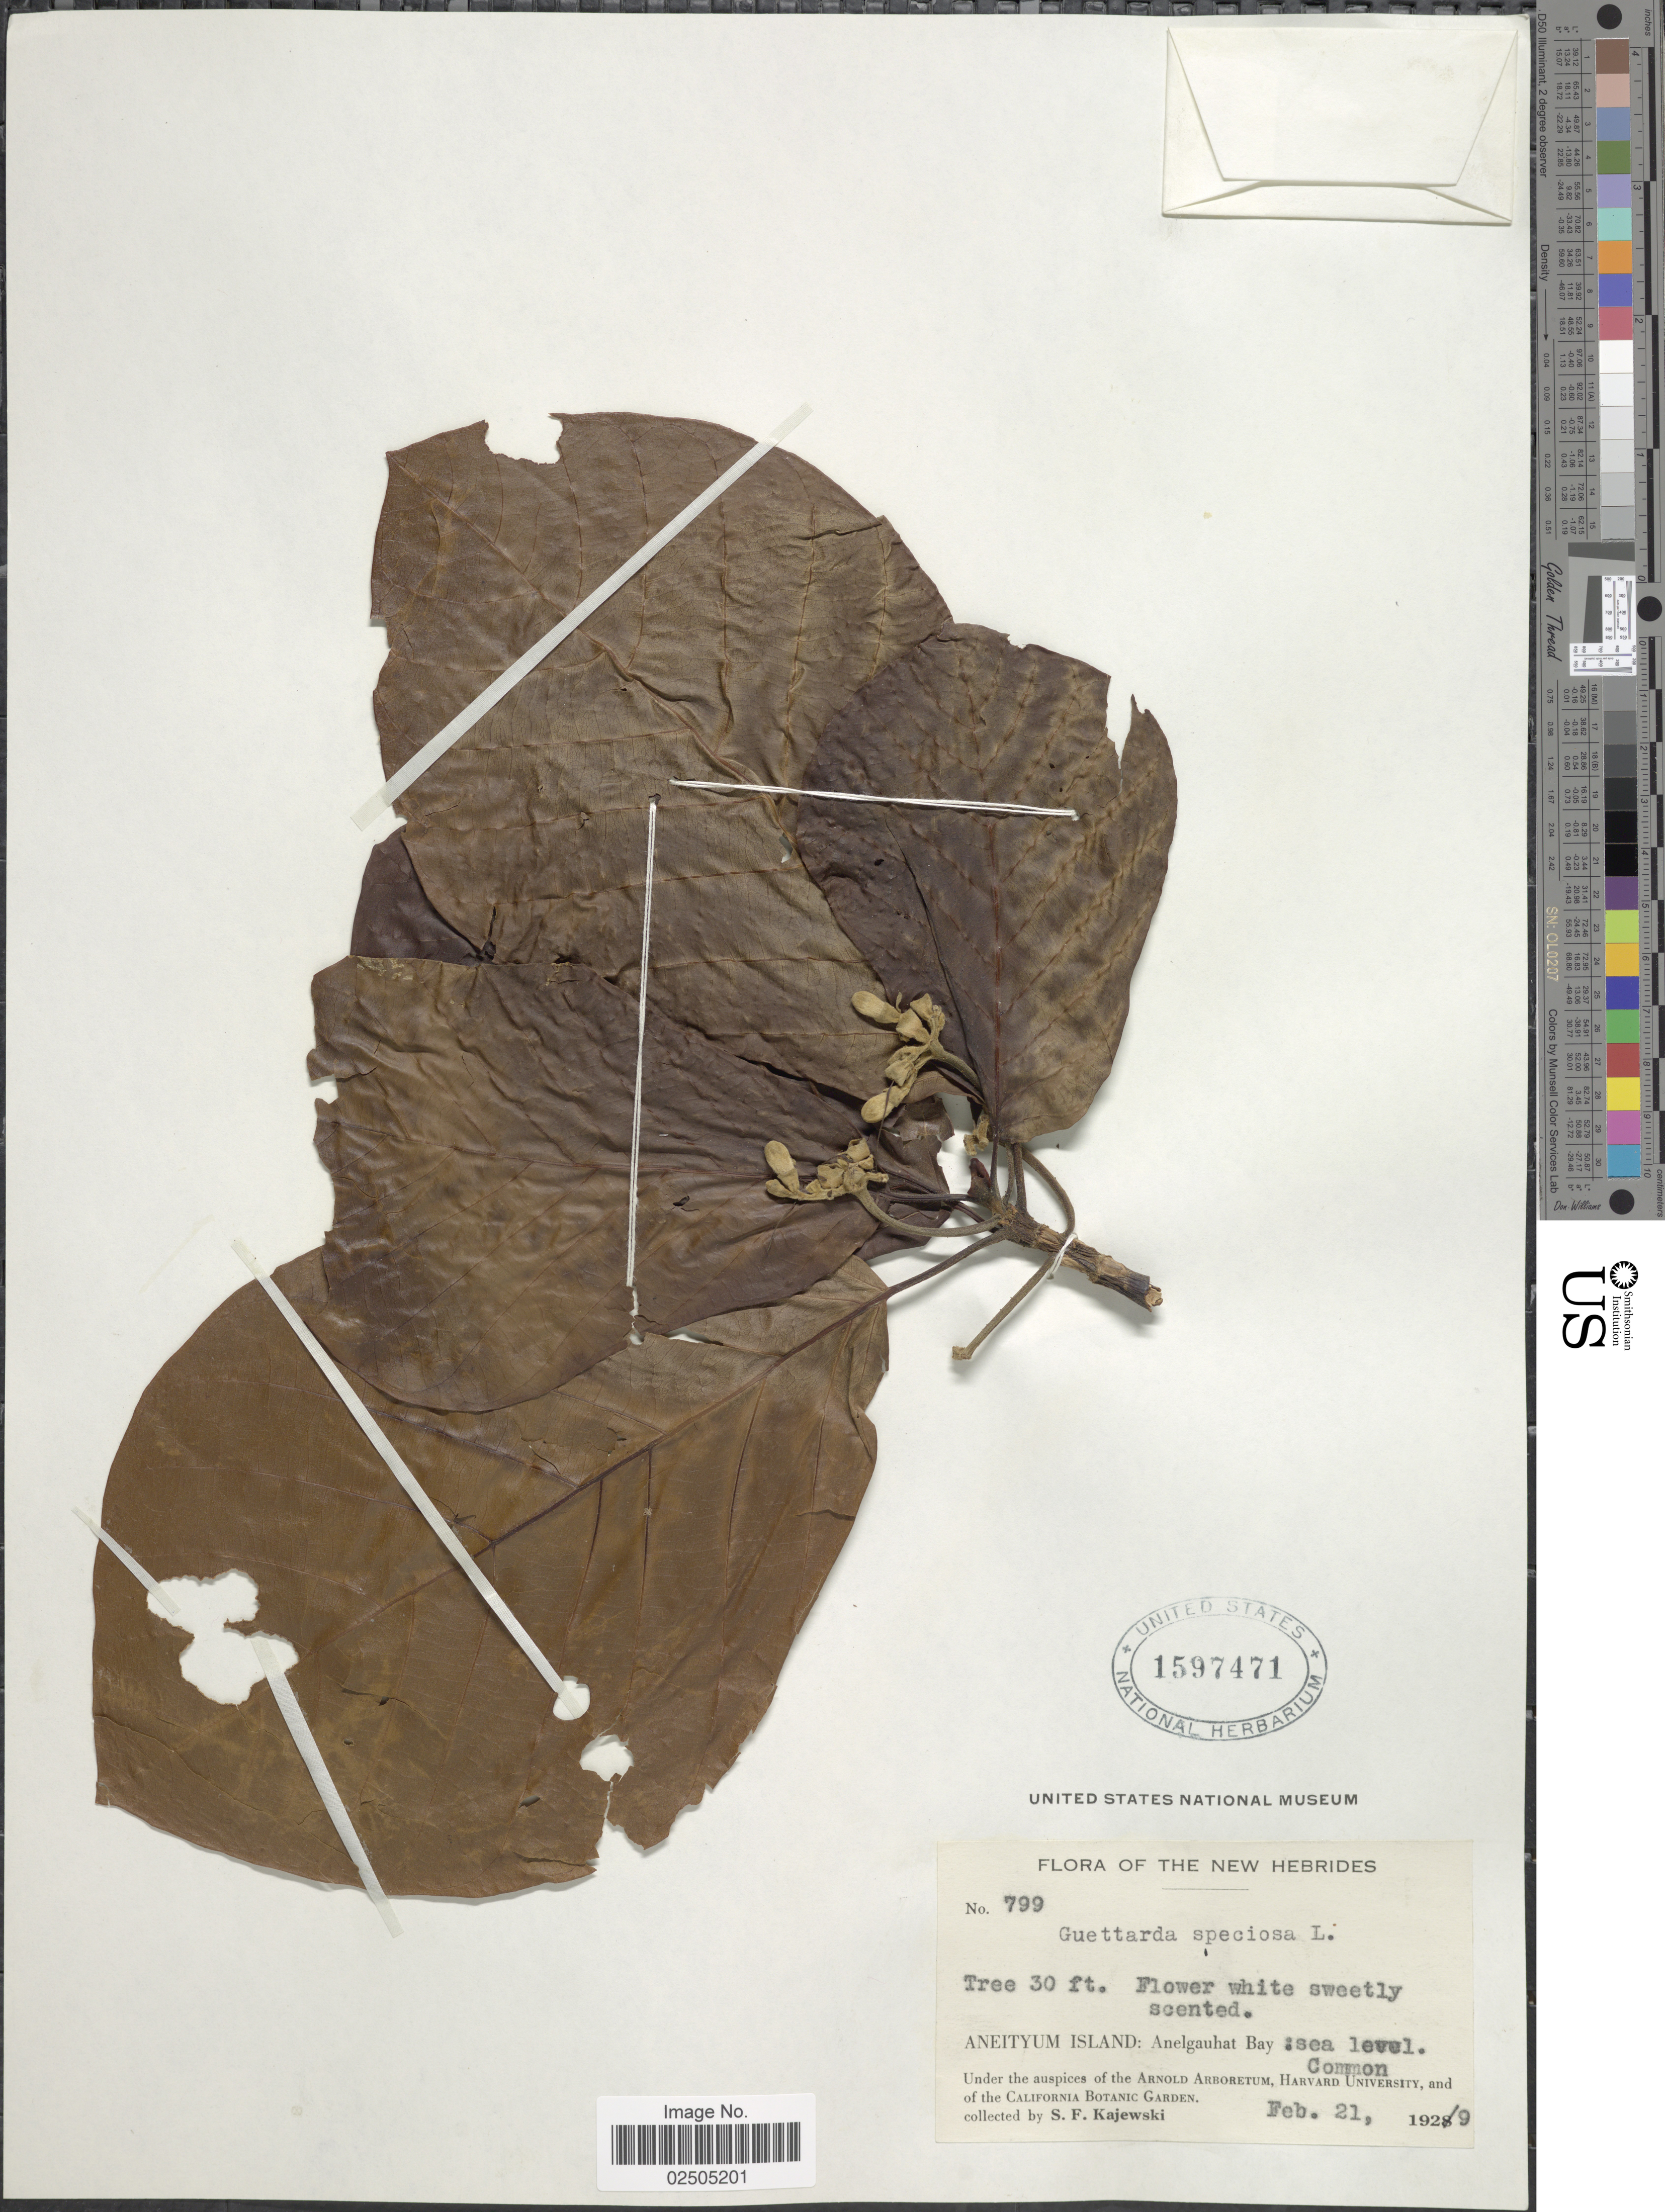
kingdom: Plantae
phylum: Tracheophyta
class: Magnoliopsida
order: Gentianales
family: Rubiaceae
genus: Guettarda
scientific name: Guettarda speciosa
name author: L.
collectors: S. Kajewski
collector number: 799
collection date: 1929-02-21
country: Vanuatu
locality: New Hebrides, Aneityum Island: Anelgauhat Bay:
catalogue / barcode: US 1597471